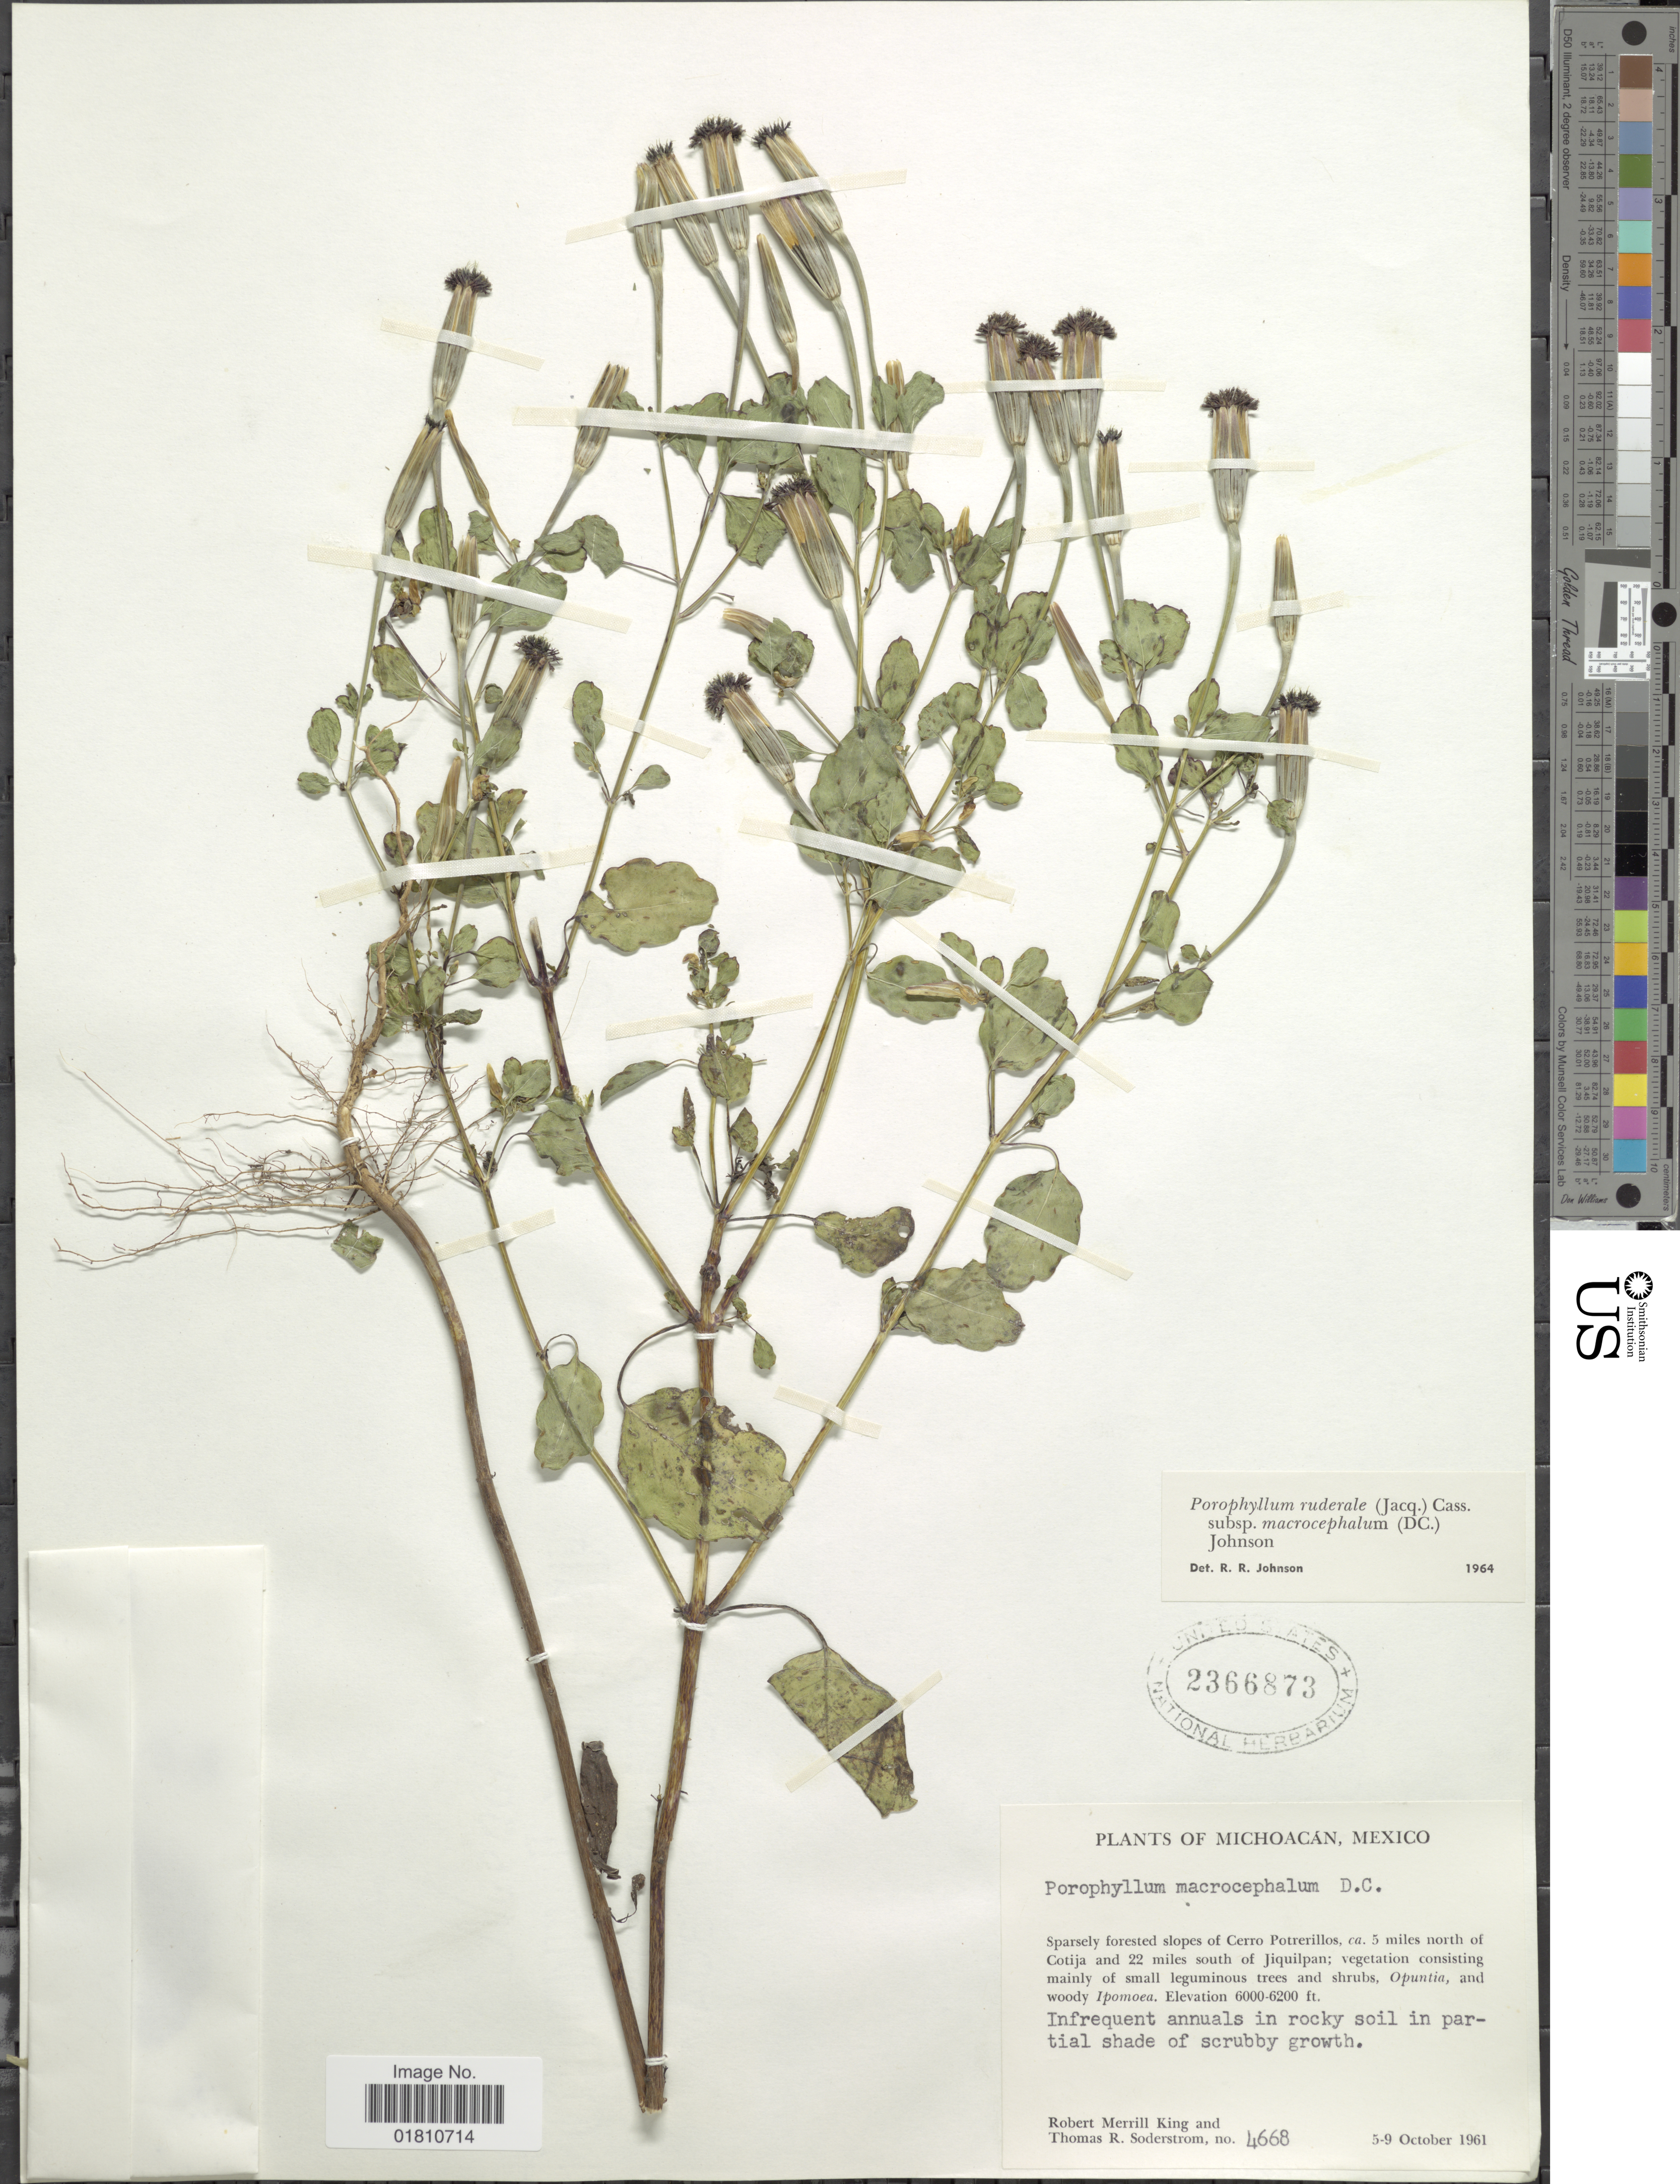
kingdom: Plantae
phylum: Tracheophyta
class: Magnoliopsida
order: Asterales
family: Asteraceae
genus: Porophyllum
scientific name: Porophyllum ruderale subsp. macrocephalum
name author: (DC.) R.R. Johnson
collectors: R. M. King & T. R. Soderstrom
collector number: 4668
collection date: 1961-10-05/1961-10-09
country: Mexico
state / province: Michoacán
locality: Sparsley forested slopes of Cerro Potrerillos, ca, 5 miles north of Cotija and 22 miles south of Jiquilpan.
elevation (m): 1829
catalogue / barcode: US 2366873